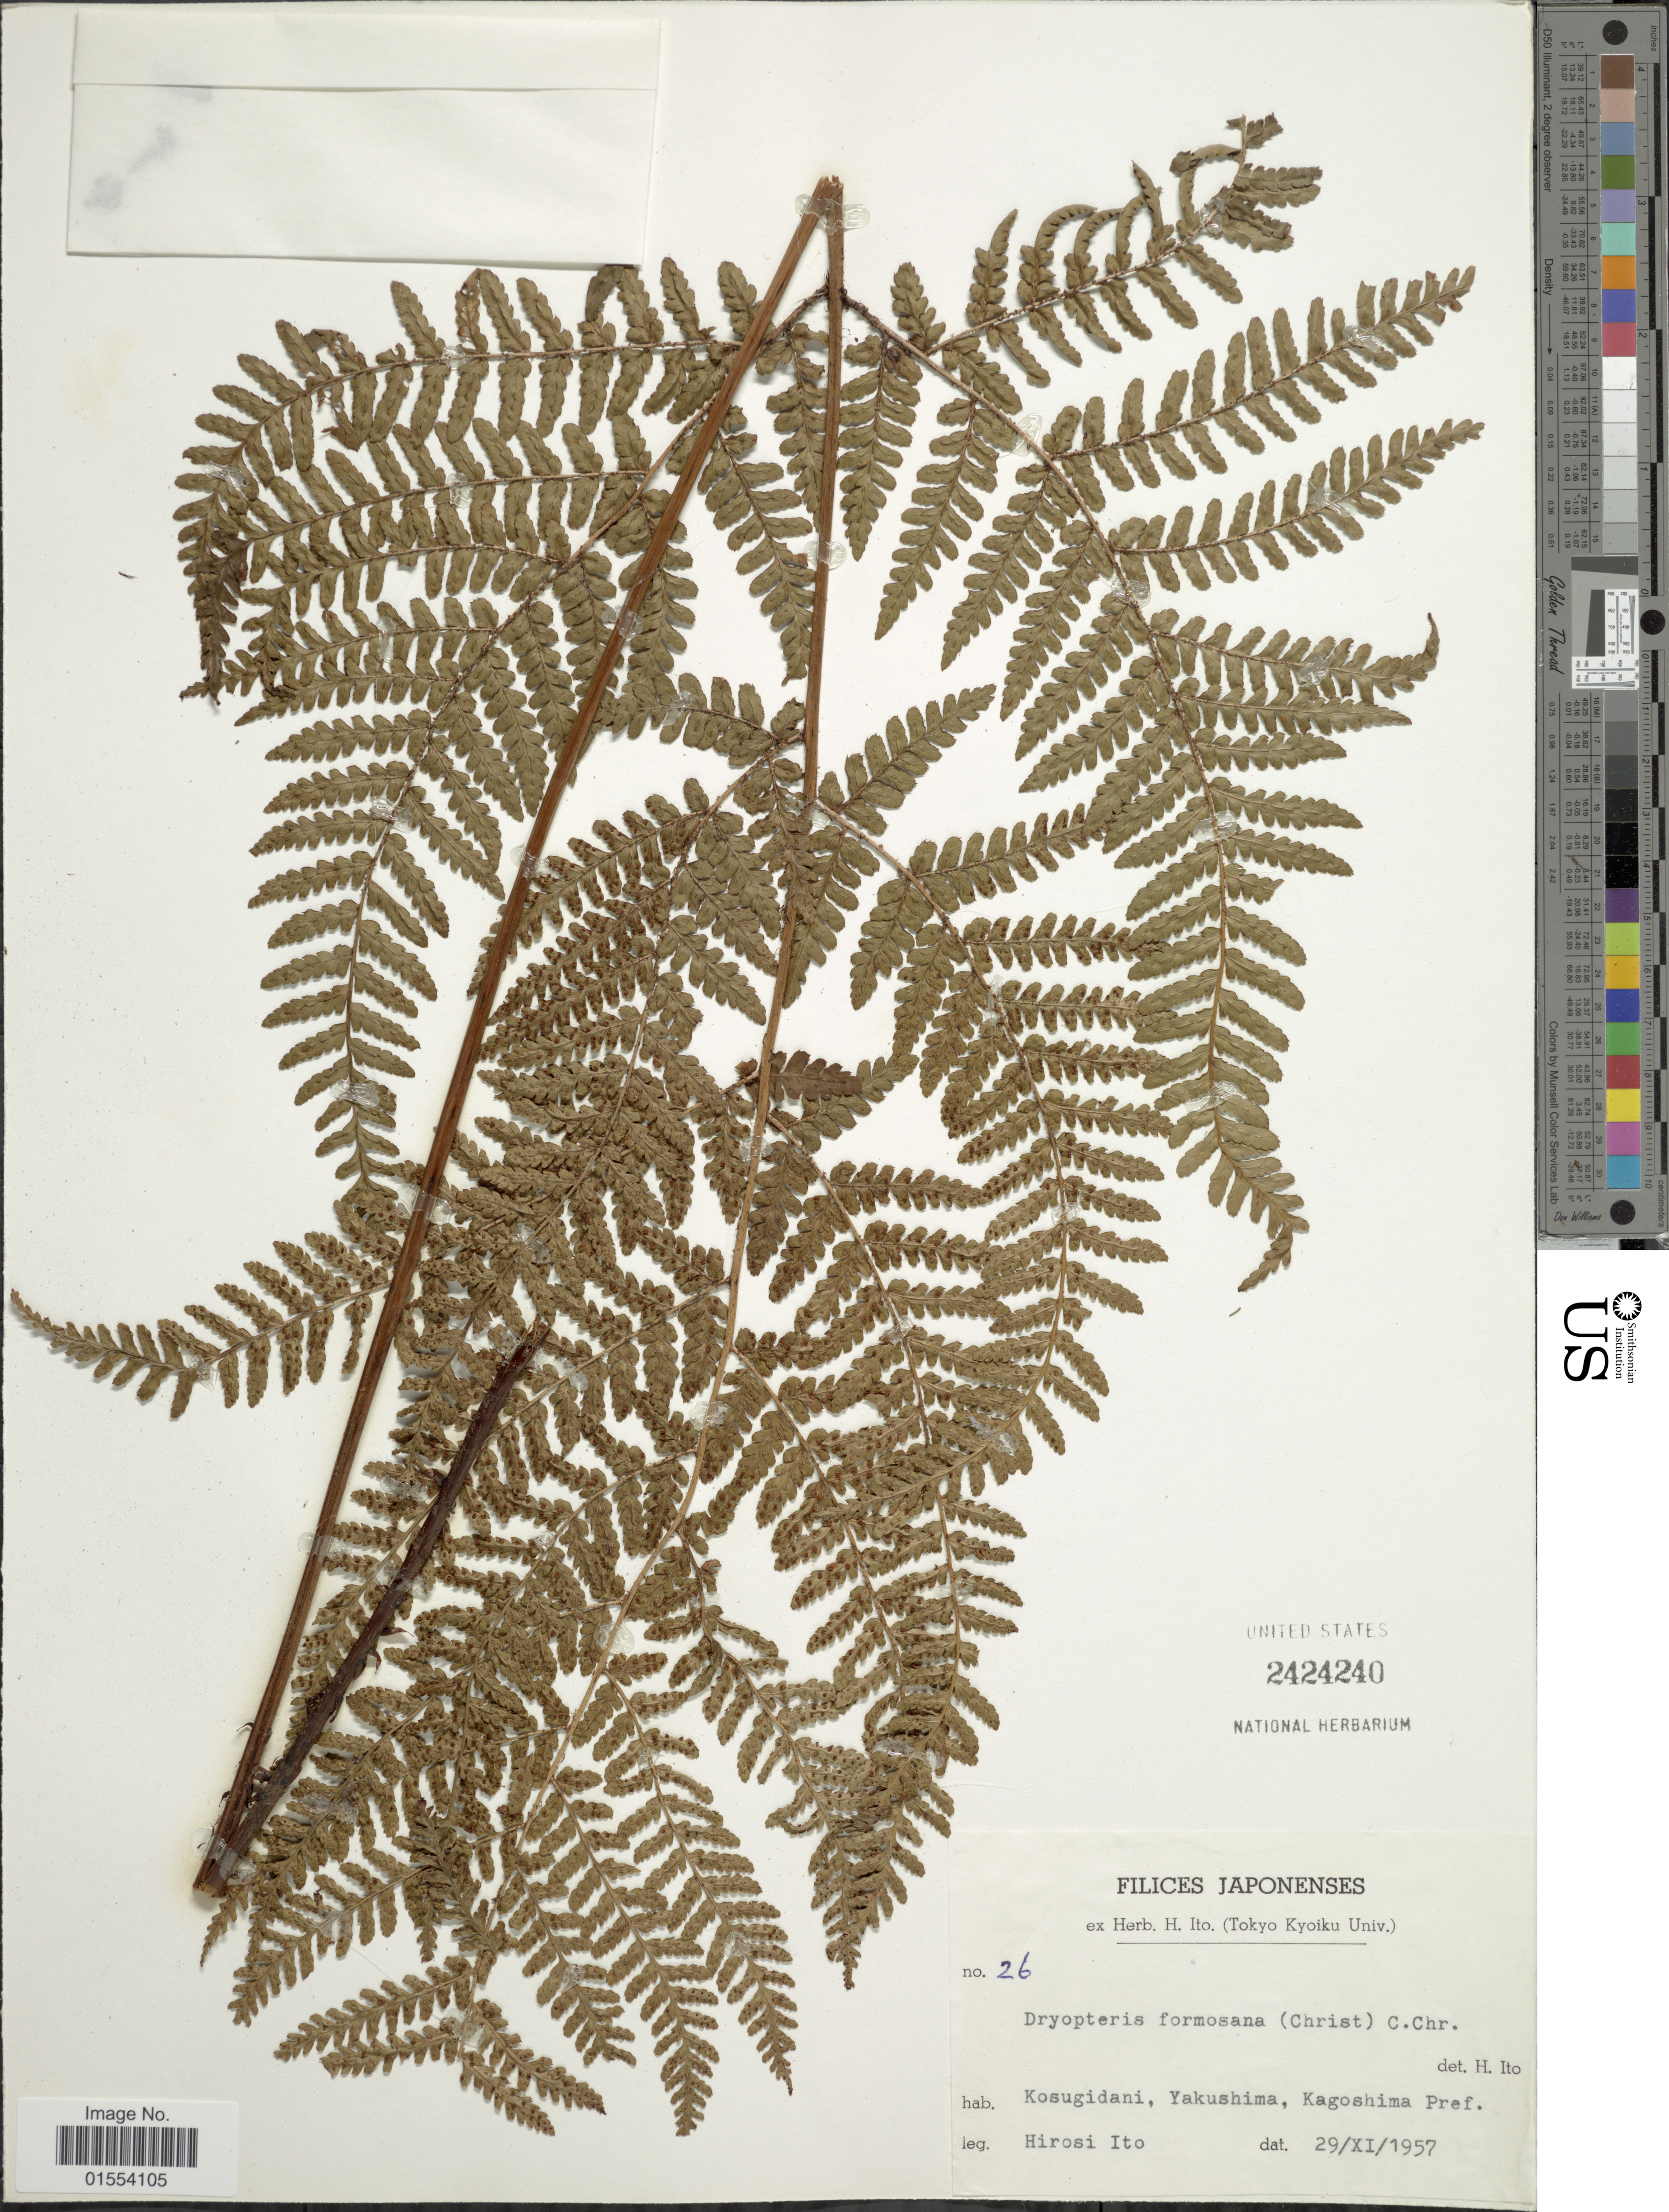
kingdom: Plantae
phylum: Tracheophyta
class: Polypodiopsida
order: Polypodiales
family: Dryopteridaceae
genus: Dryopteris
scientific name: Dryopteris formosana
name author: (Christ) C. Chr.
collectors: H. Itô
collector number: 26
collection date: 1957-11-29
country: Japan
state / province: Kagosima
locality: Japonenses, Kosugidani, Yakushima, Kagoshima Pref.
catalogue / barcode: US 2424240